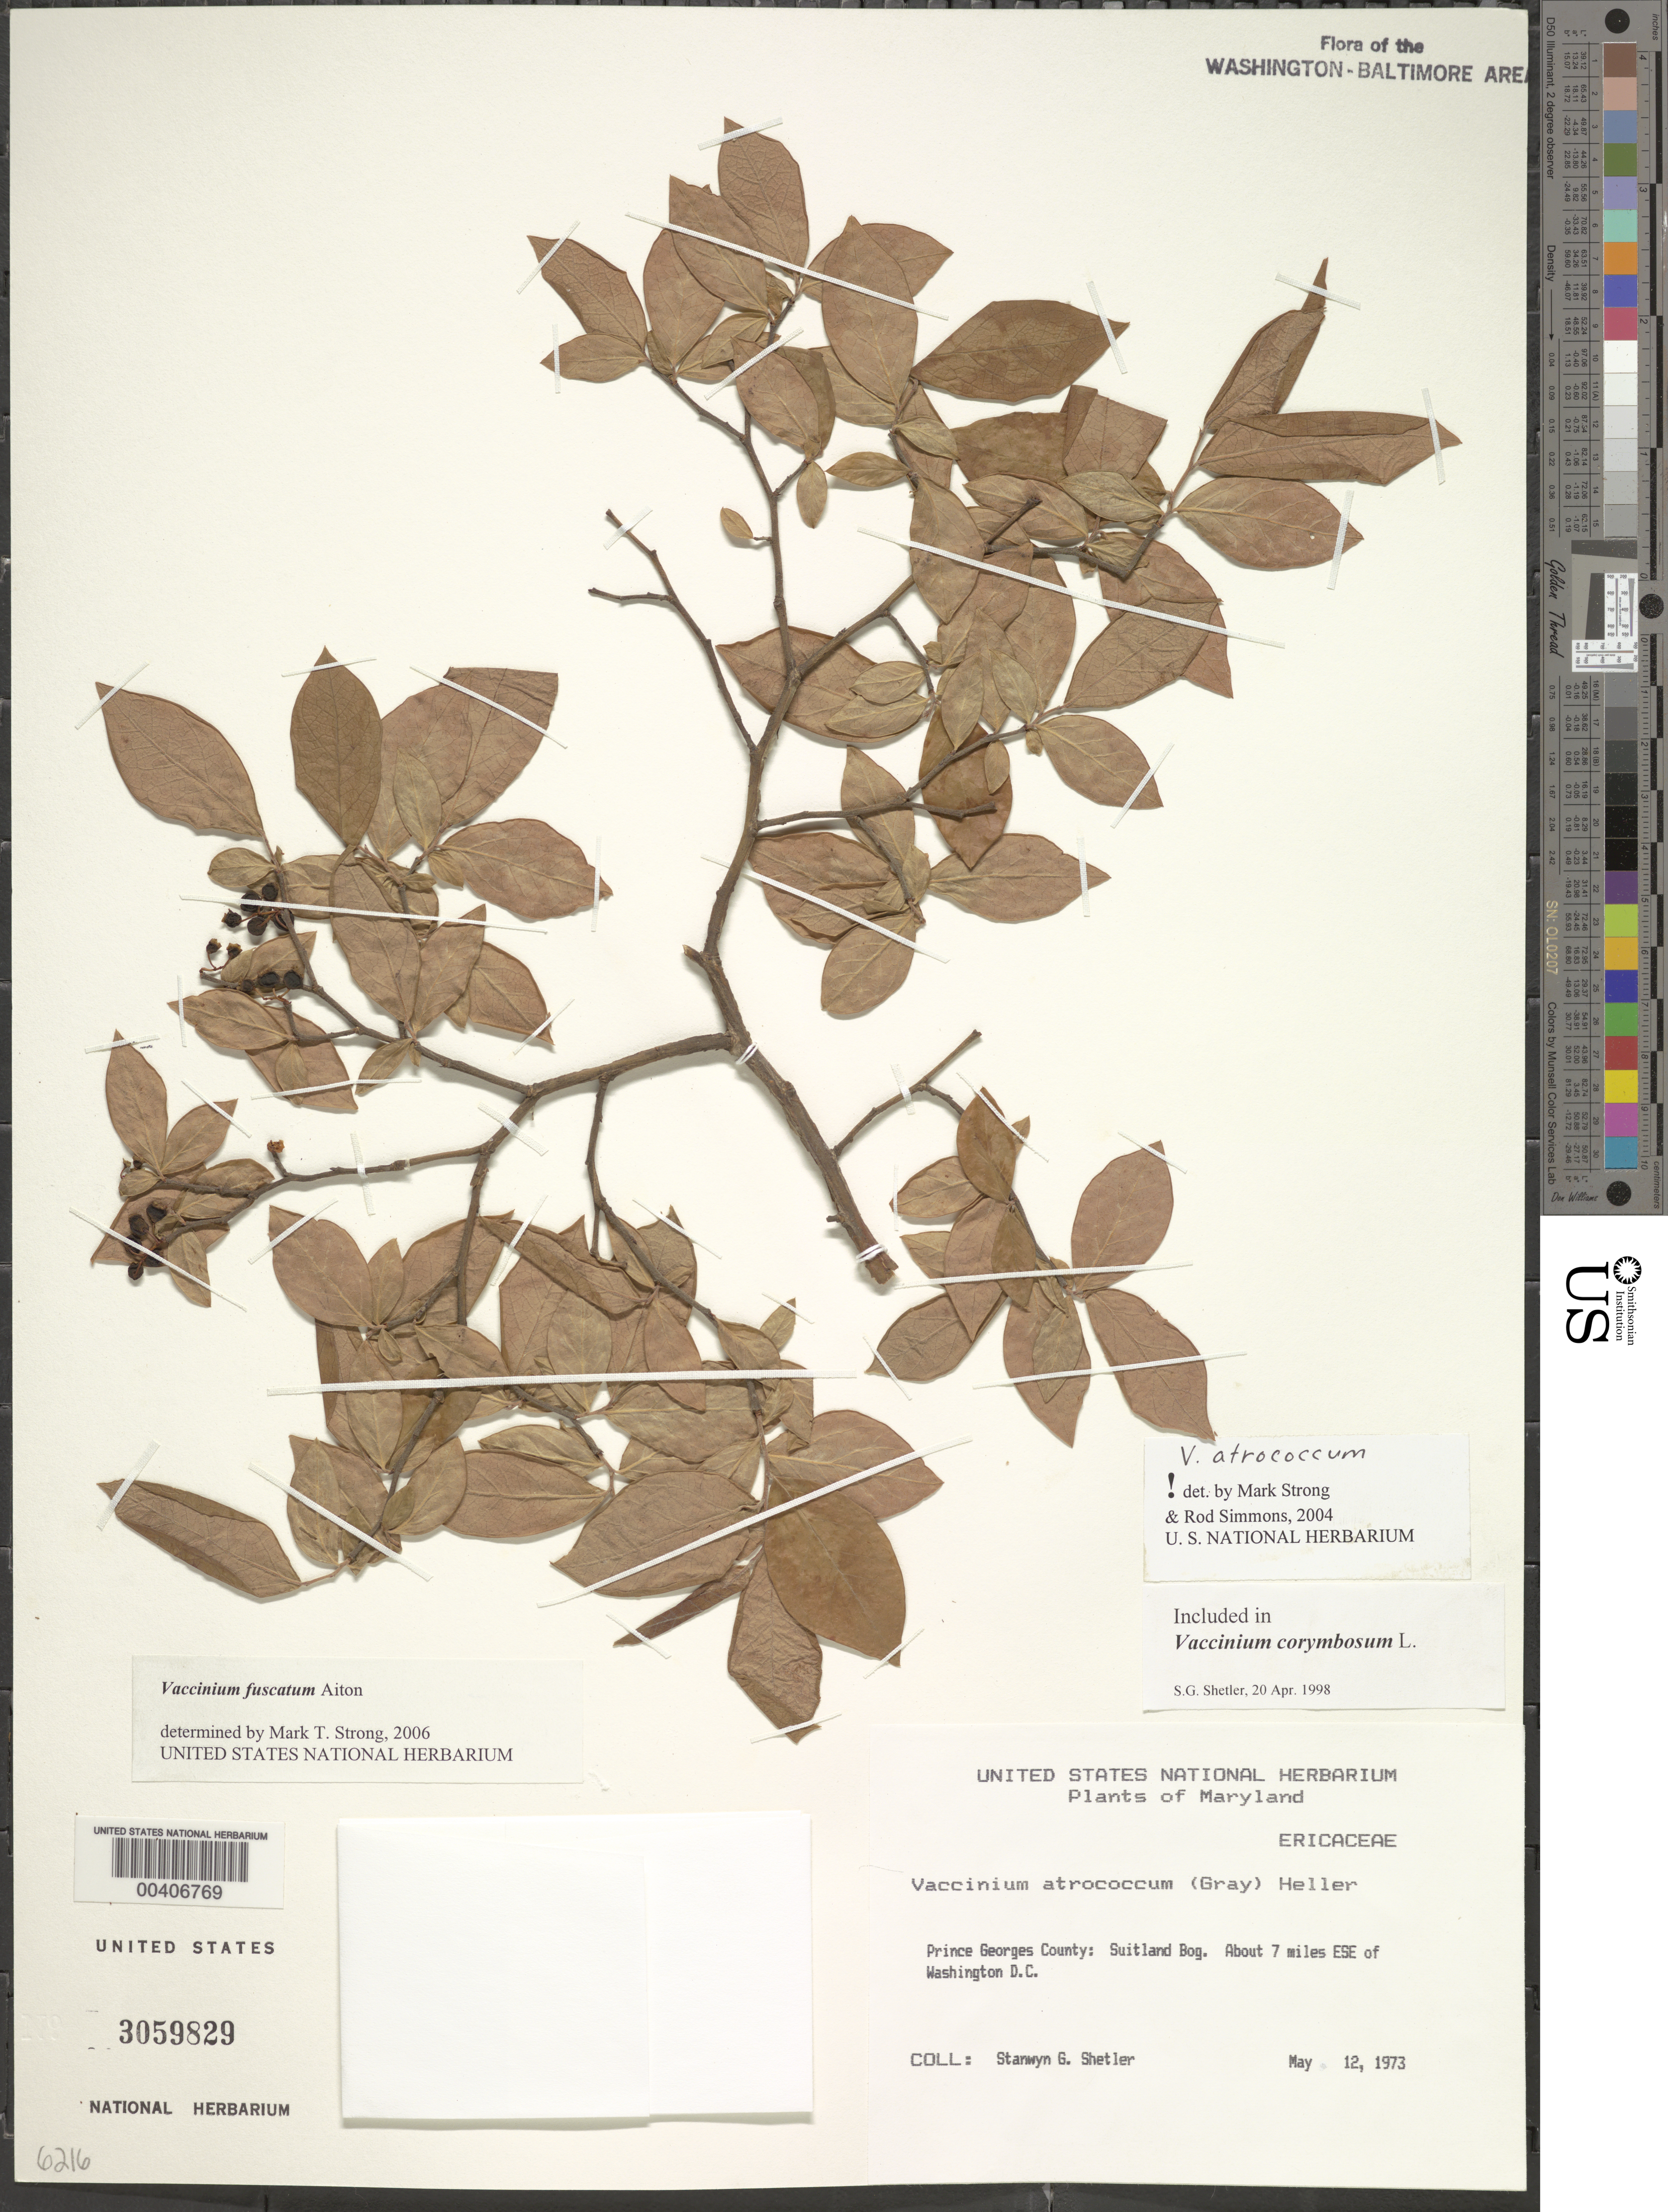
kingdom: Plantae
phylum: Tracheophyta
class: Magnoliopsida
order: Ericales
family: Ericaceae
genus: Vaccinium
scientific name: Vaccinium corymbosum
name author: L.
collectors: S. Shetler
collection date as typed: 12 May 1973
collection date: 1973-05-12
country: United States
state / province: Maryland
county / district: Prince George's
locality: Suitland Bog. about 7 miles ESE of Washington D.C.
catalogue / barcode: US 3059829